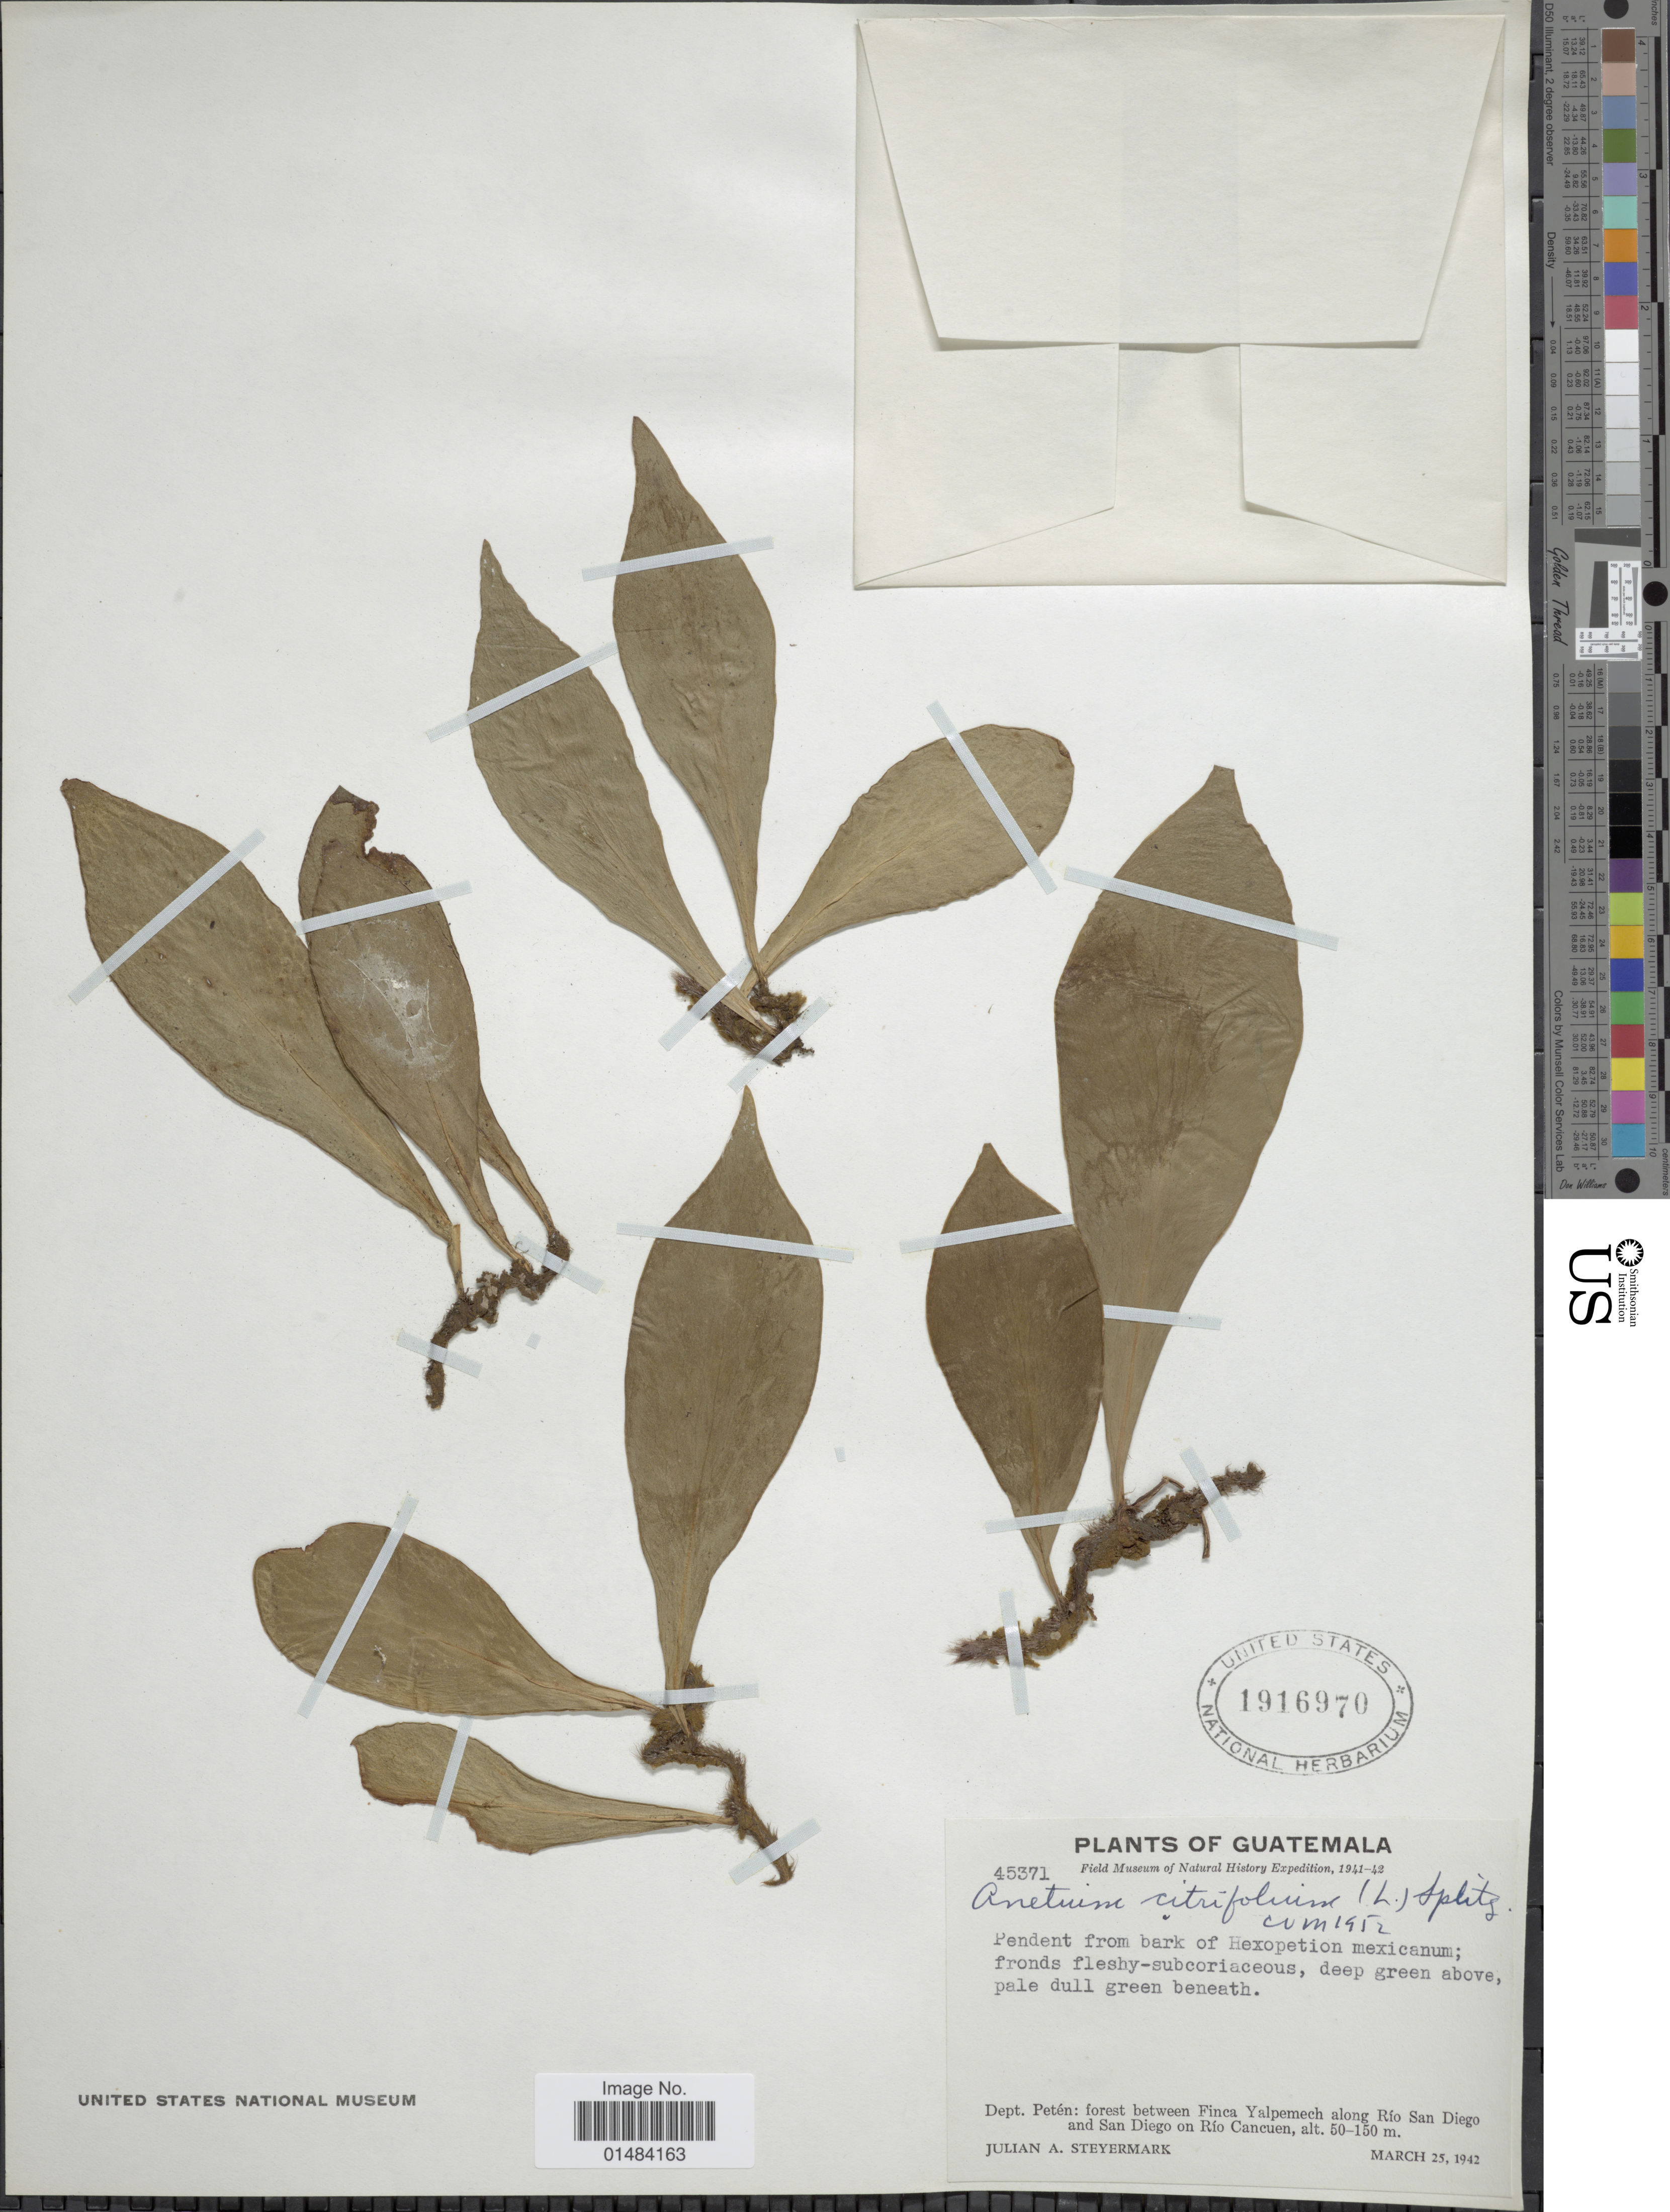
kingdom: Plantae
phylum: Tracheophyta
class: Polypodiopsida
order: Polypodiales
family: Pteridaceae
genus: Anetium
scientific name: Anetium citrifolium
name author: (L.) Splitg.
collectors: J. Steyermark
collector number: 45371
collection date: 1942-03-25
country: Guatemala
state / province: El Petén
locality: Guatemala, Dept. Peten: forest between Finca Yalpemech along Rio San Diego and San Diego on Rio Cancuen.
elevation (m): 50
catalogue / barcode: US 1916970